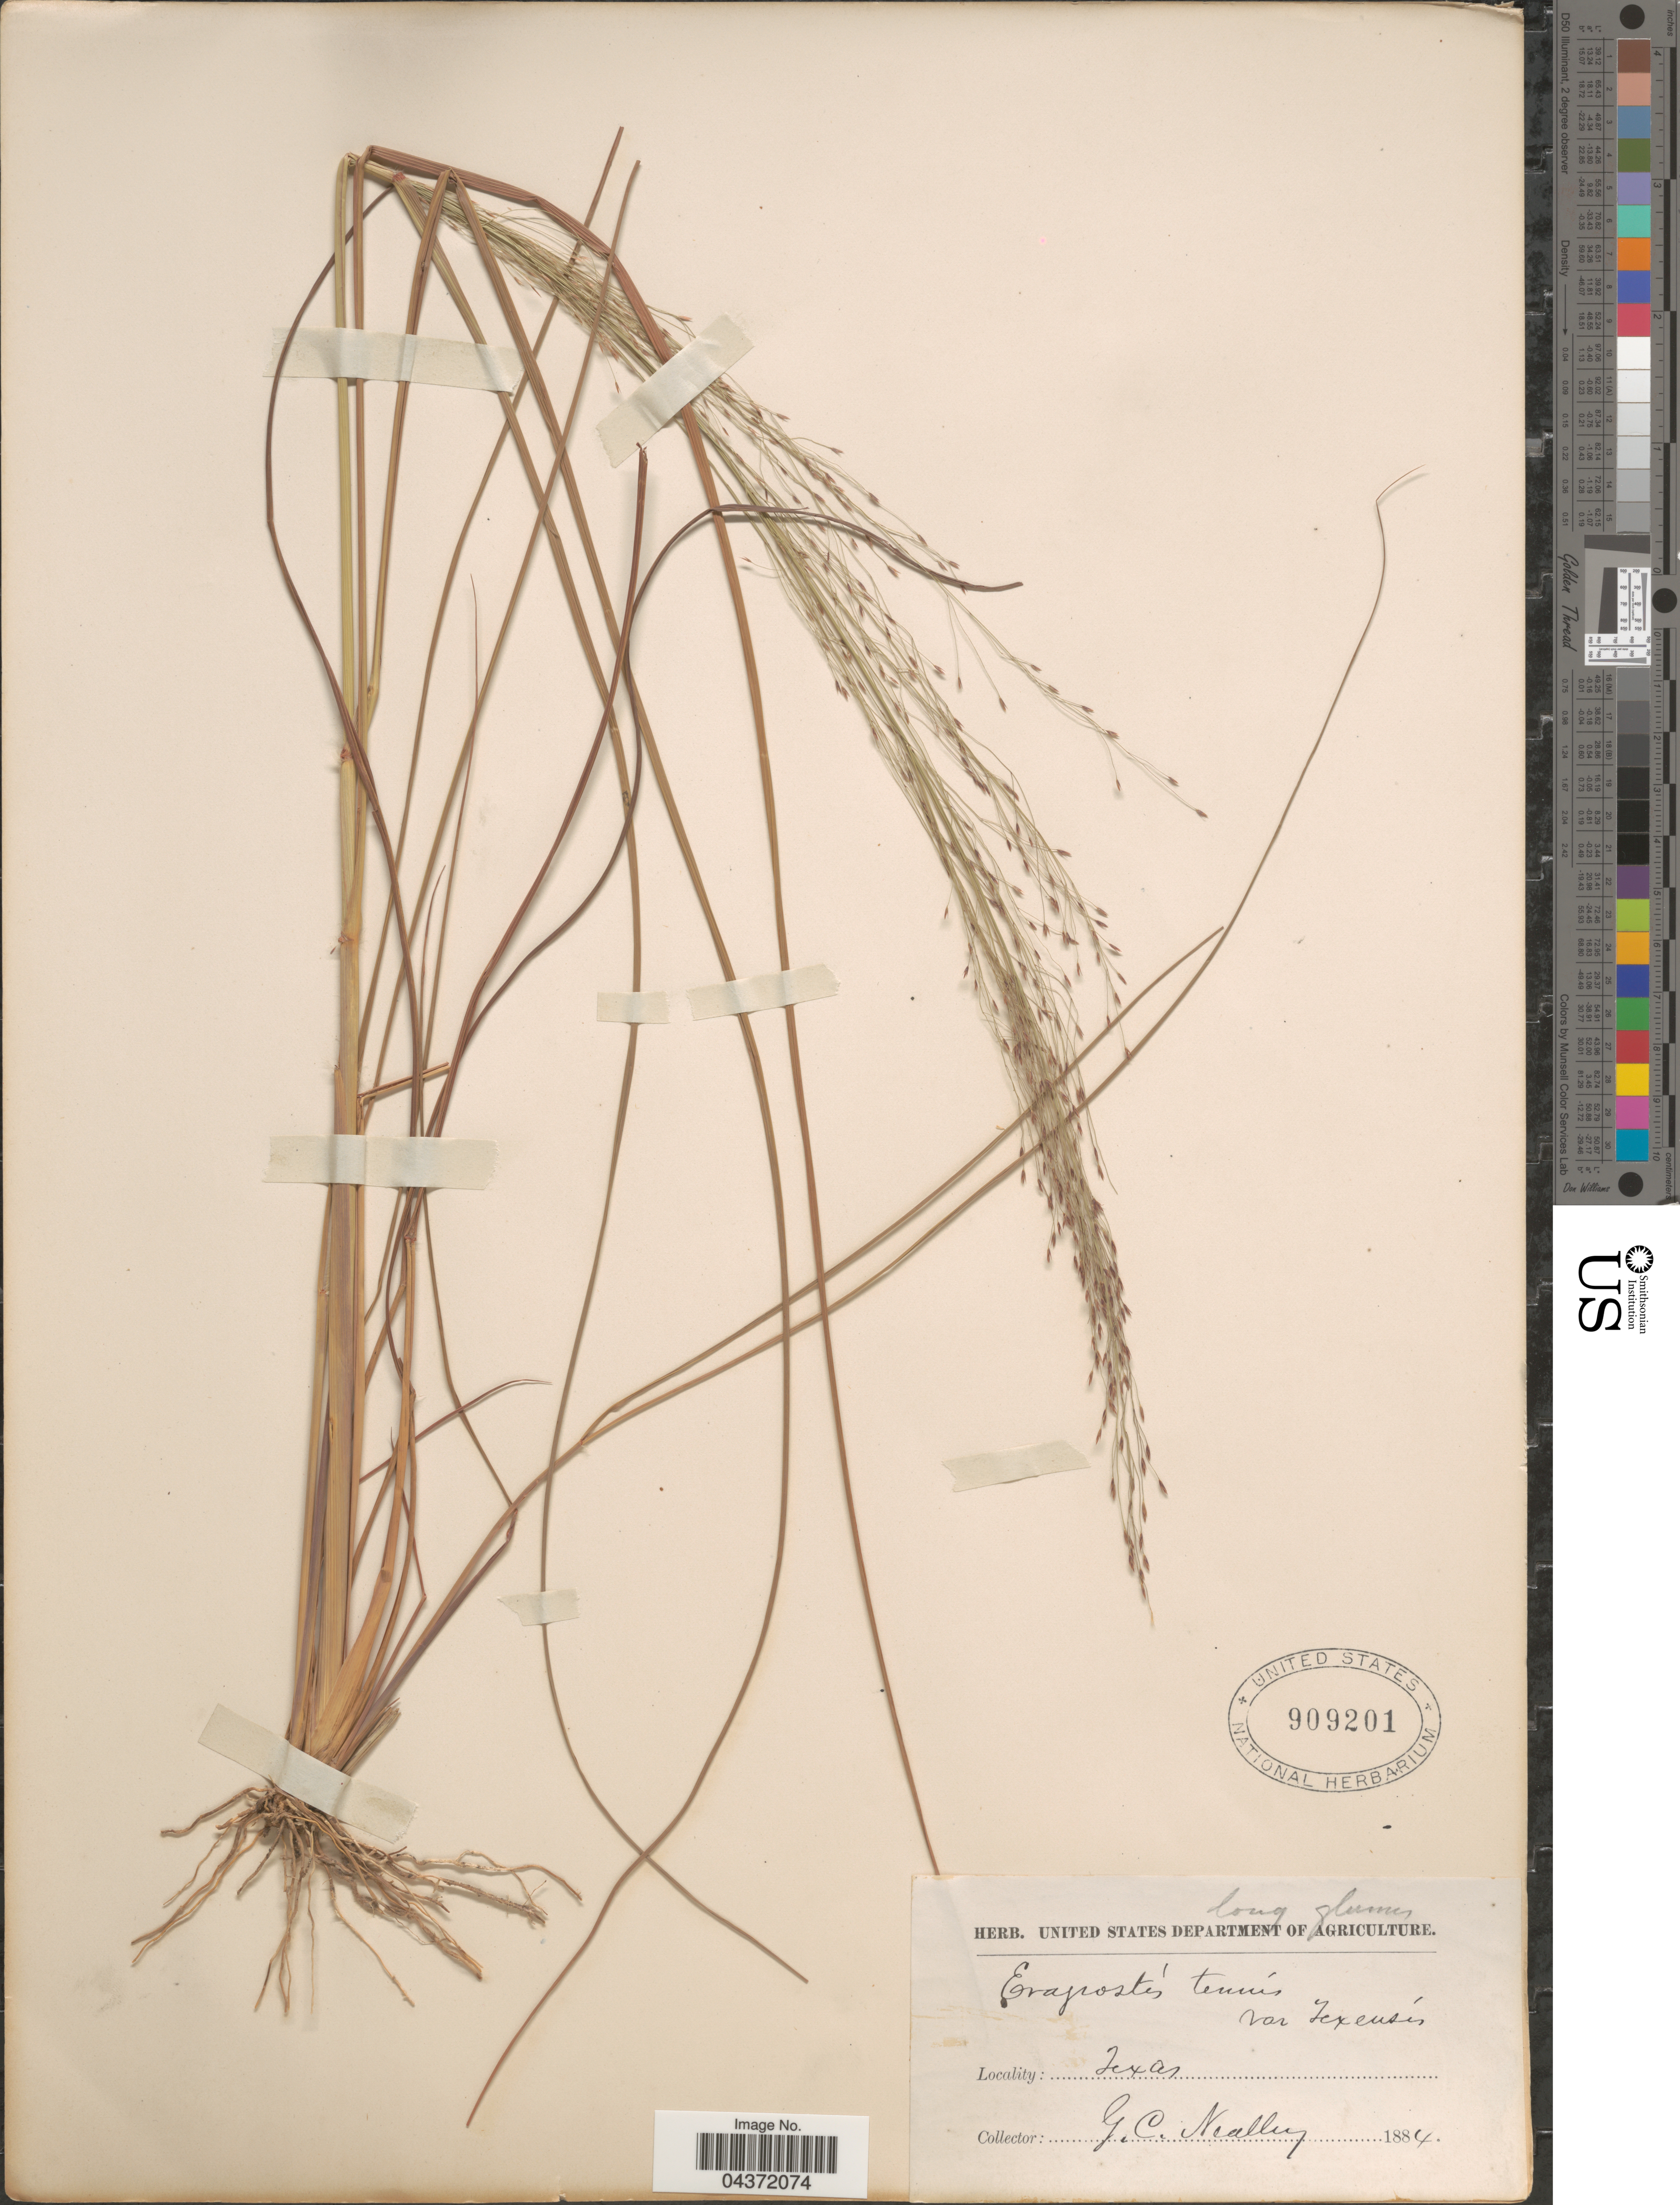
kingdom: Plantae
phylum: Tracheophyta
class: Liliopsida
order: Poales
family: Poaceae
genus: Eragrostis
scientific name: Eragrostis trichodes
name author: (Nutt.) Alph. Wood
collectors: G. C. Nealley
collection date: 1884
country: United States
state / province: Texas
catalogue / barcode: US 909201